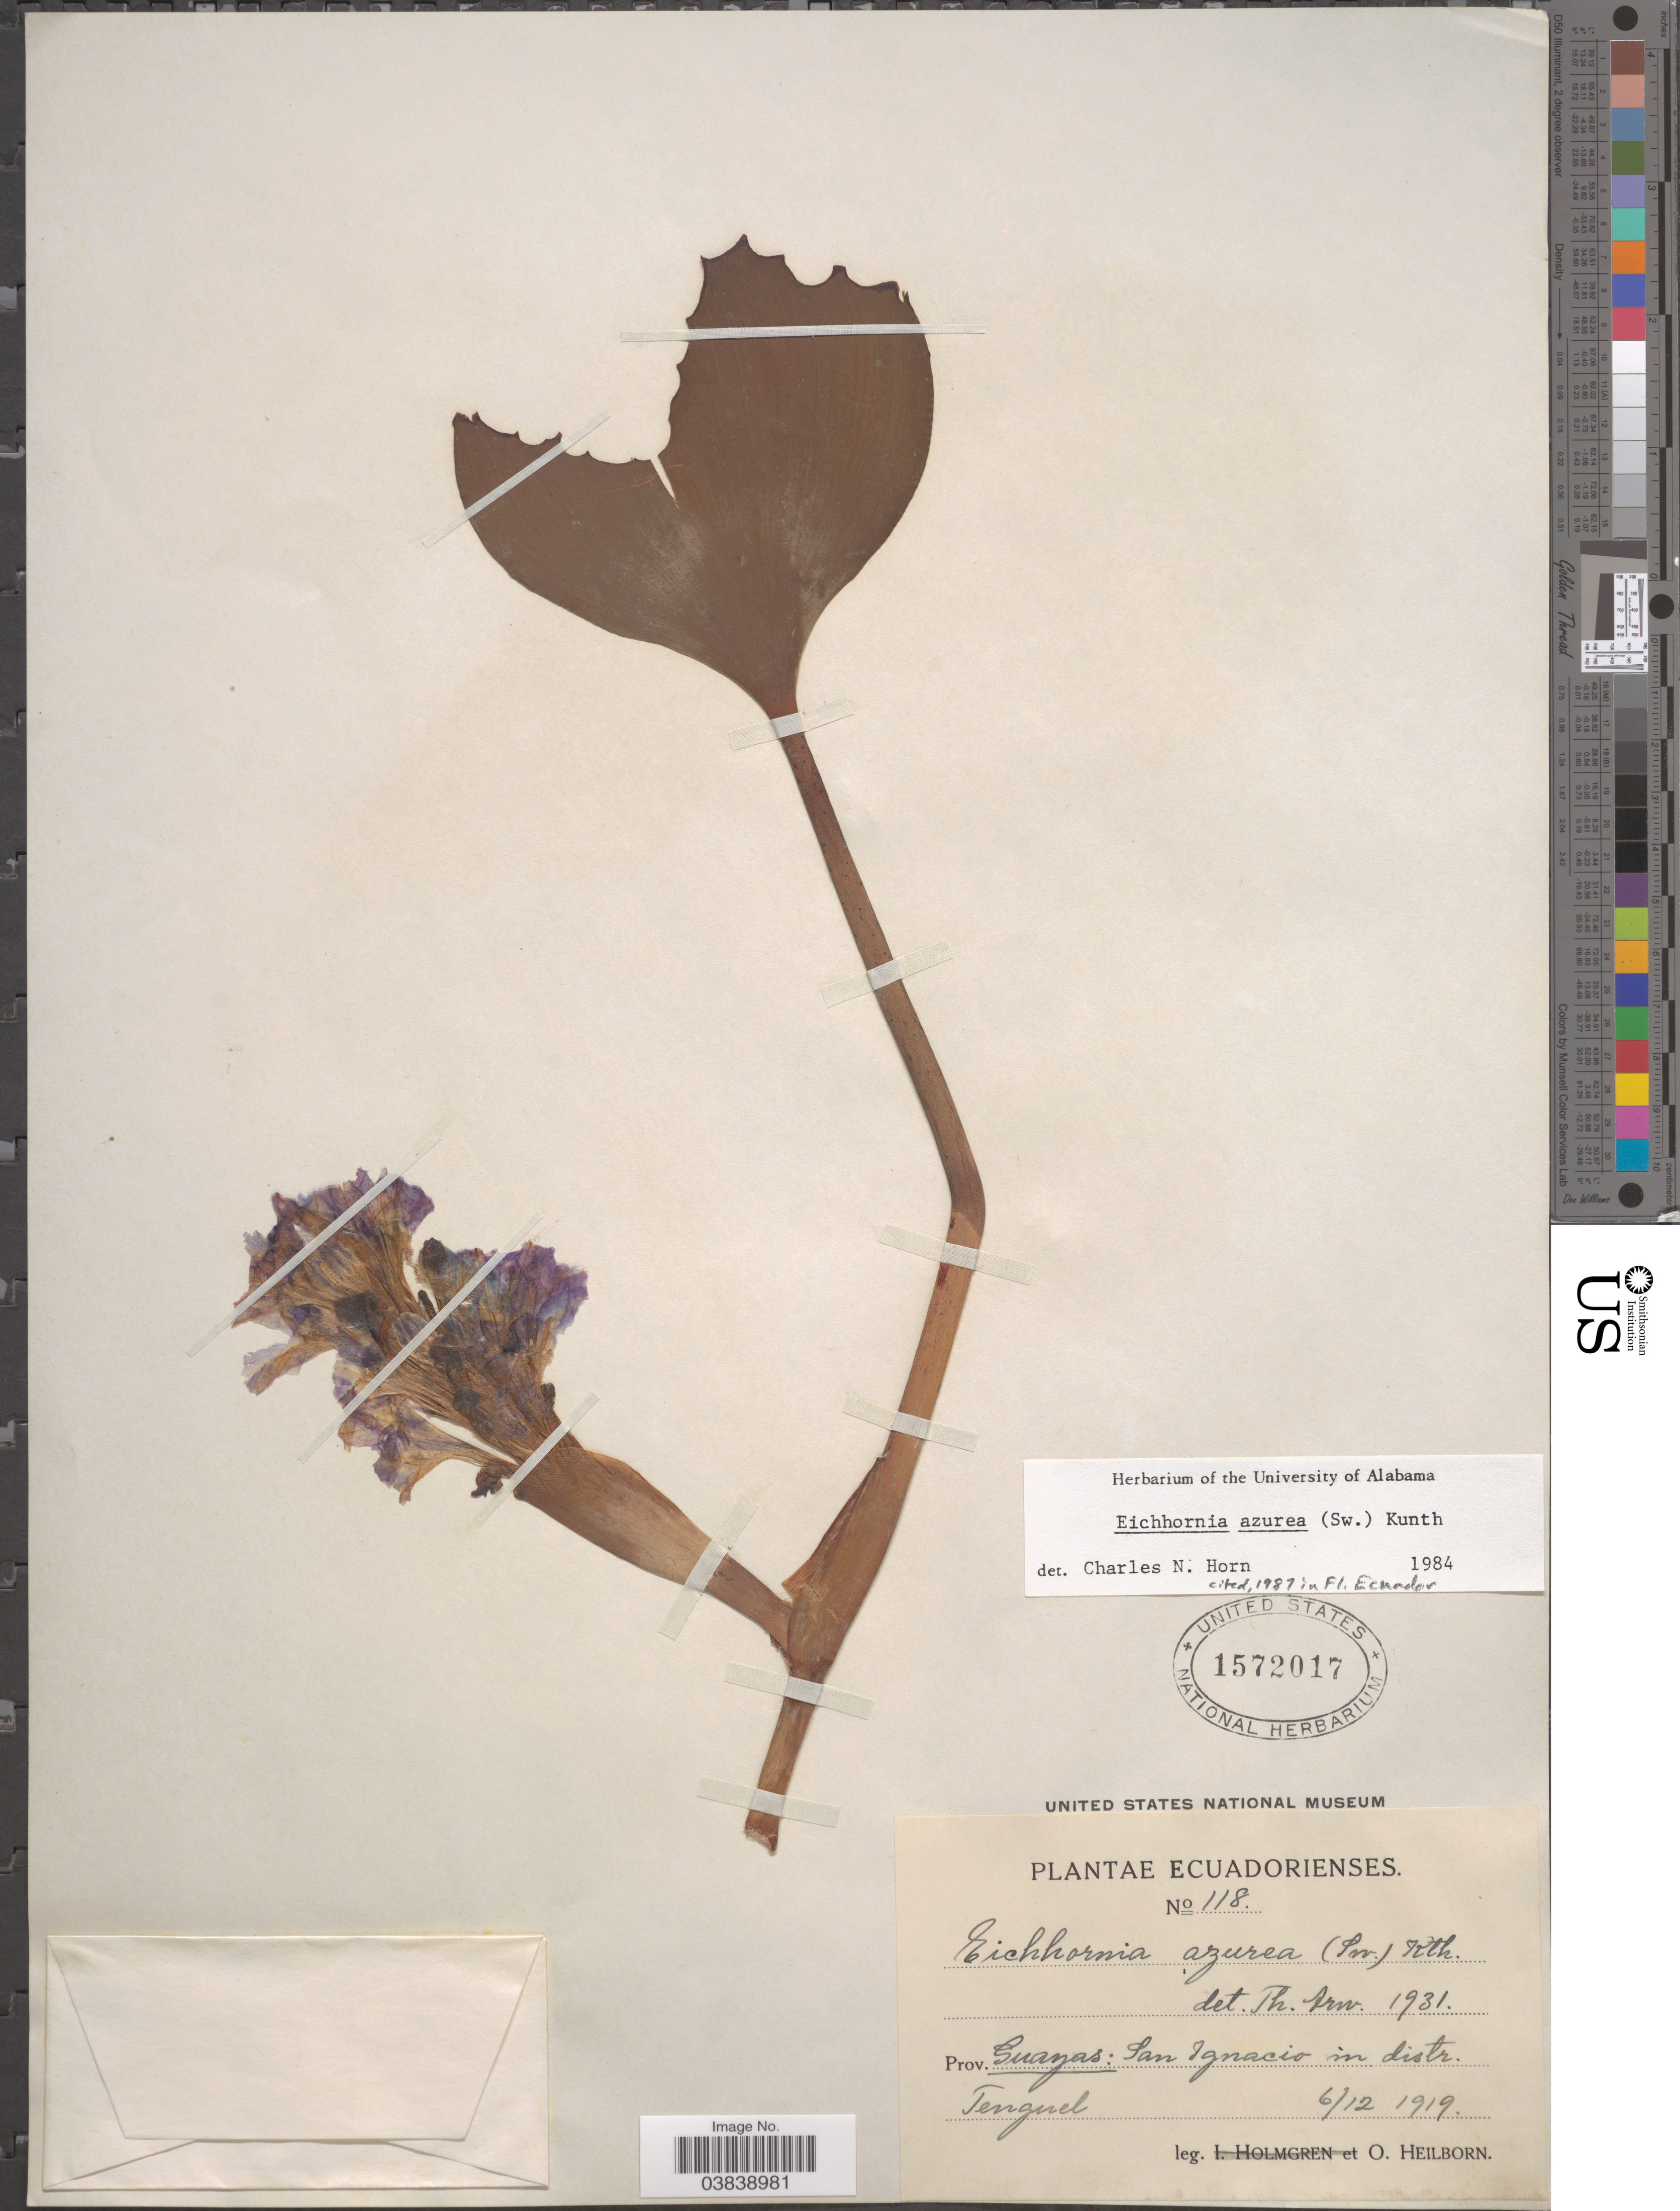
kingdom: Plantae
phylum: Tracheophyta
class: Liliopsida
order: Commelinales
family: Pontederiaceae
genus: Eichhornia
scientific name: Eichhornia azurea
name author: (Sw.) Kunth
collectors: O. Heilborn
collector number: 118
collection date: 1919-12-06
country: Ecuador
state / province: Guayas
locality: San Ignacio in distr. Tenguel.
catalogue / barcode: US 1572017